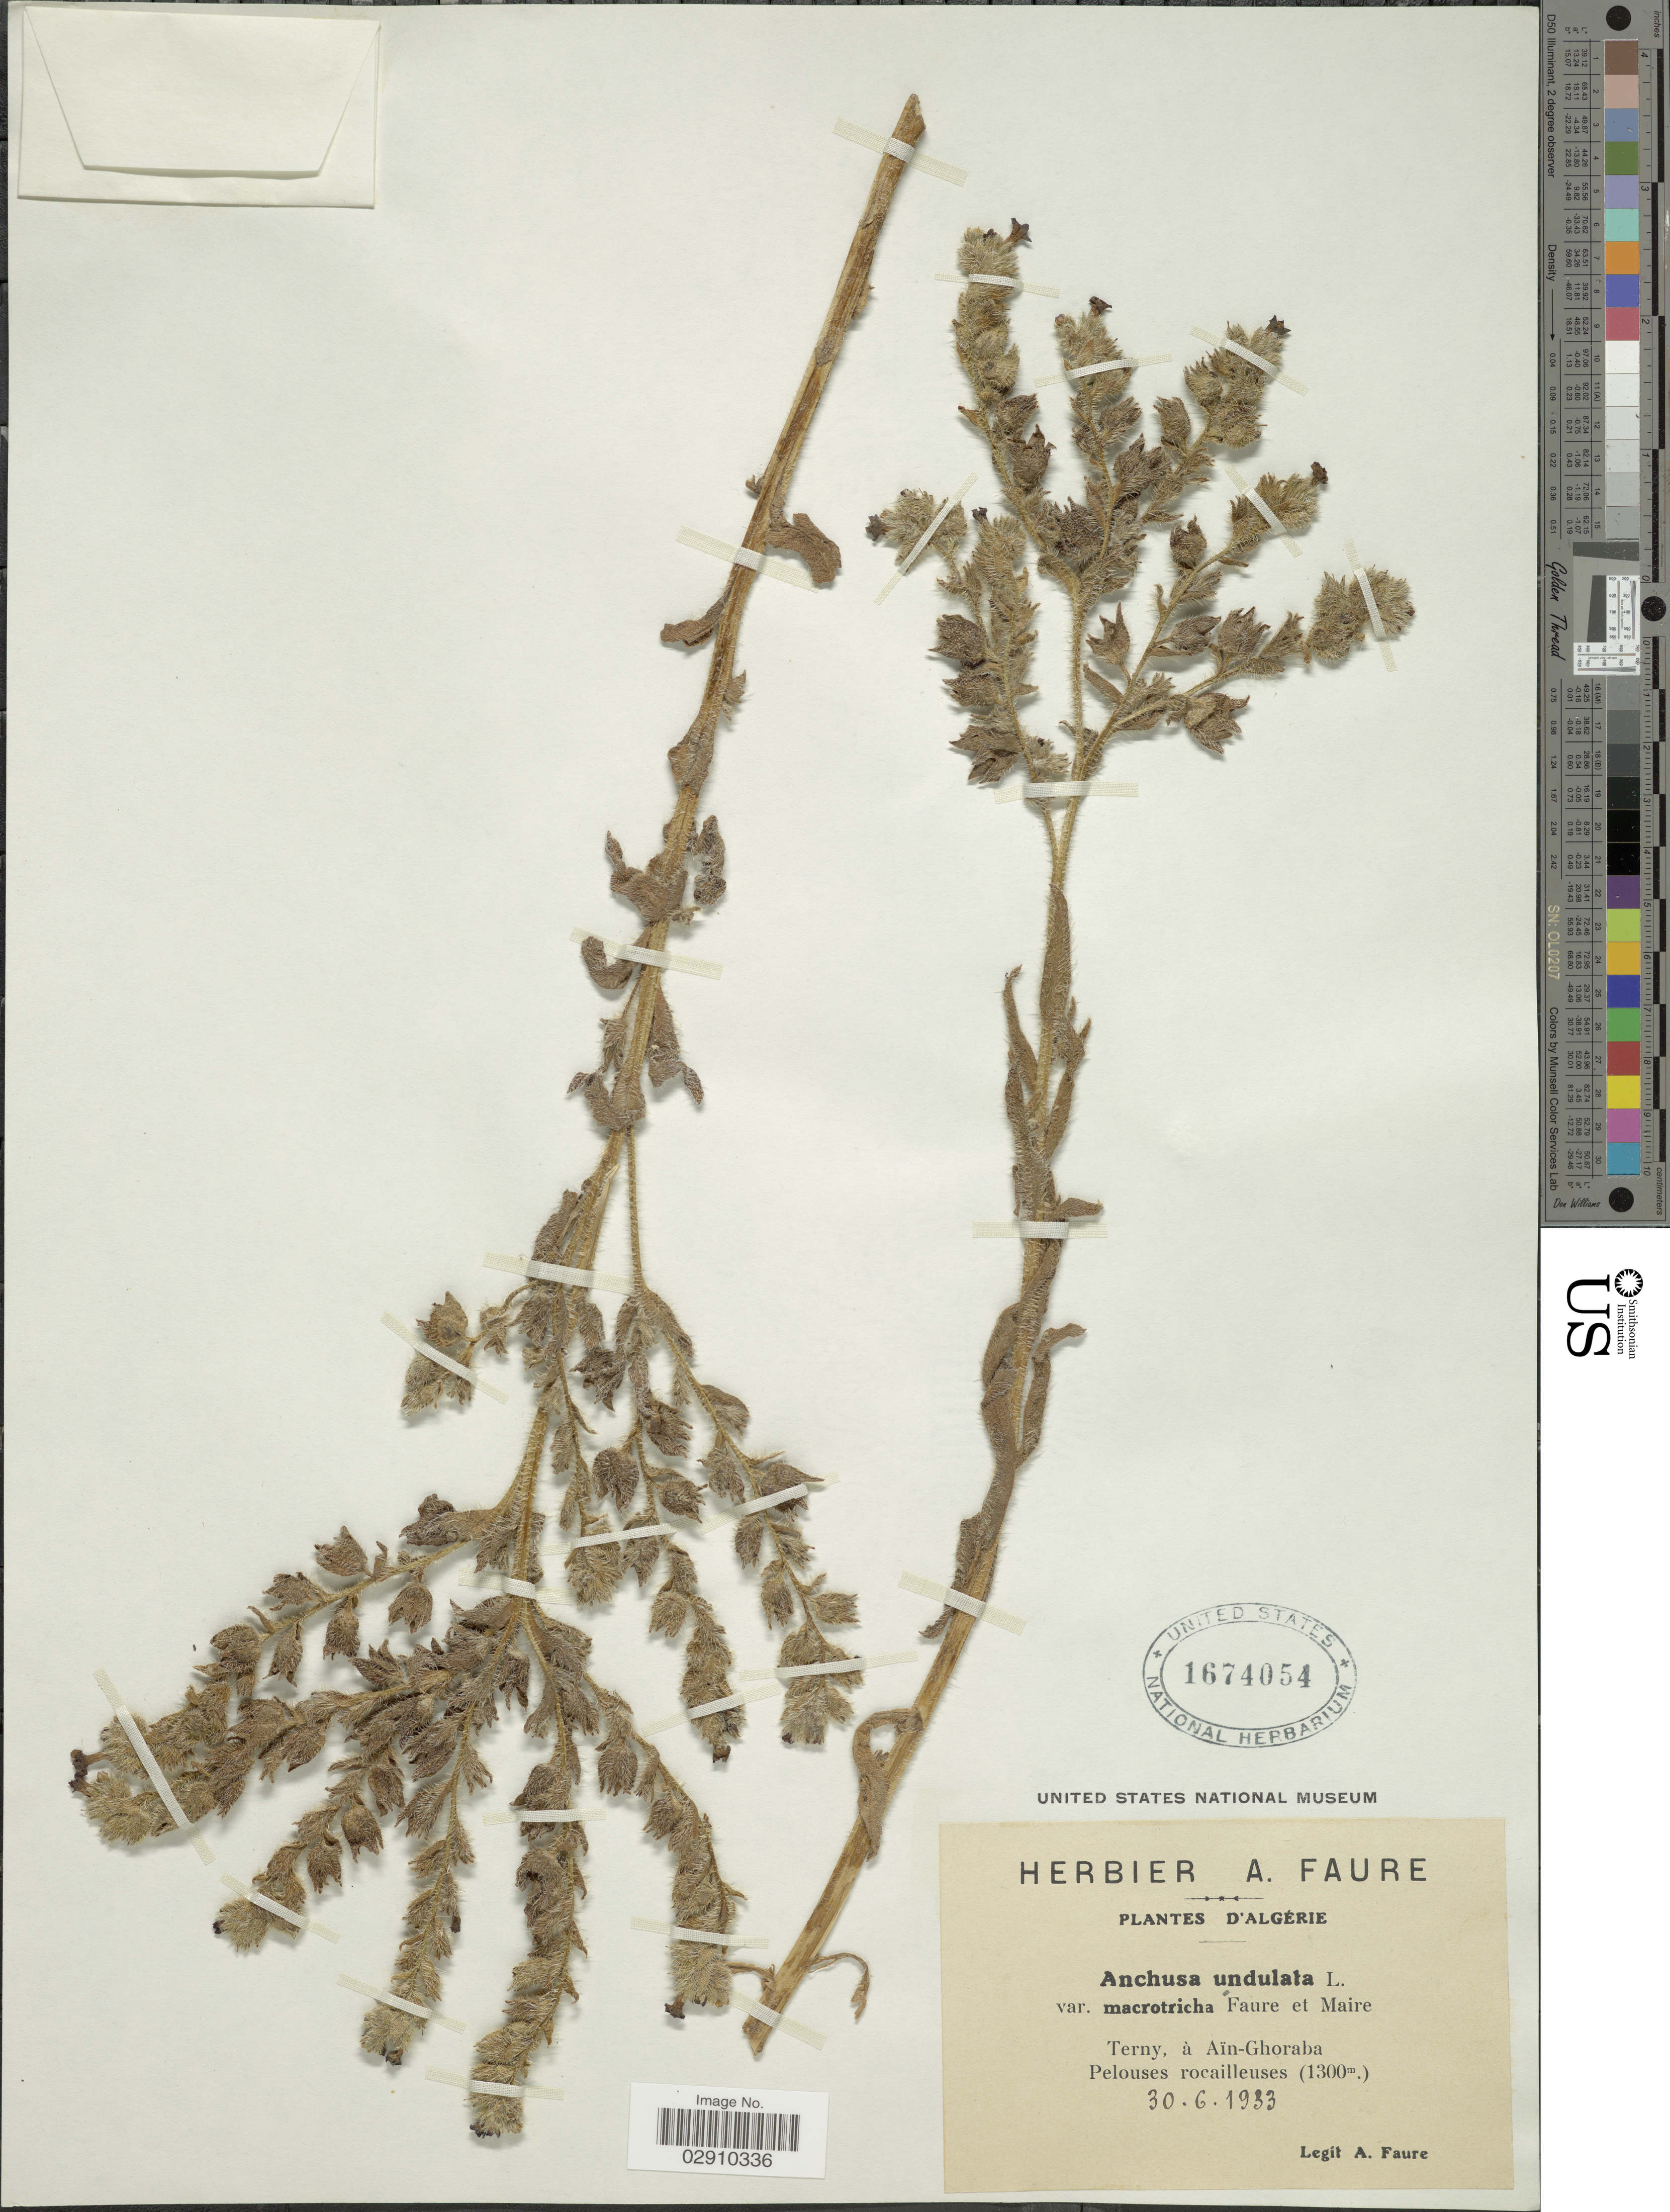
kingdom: Plantae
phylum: Tracheophyta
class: Magnoliopsida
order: Boraginales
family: Boraginaceae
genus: Anchusa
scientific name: Anchusa undulata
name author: L.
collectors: A. Faure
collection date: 1933-06-30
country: Algeria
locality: D'Algerie. Terny, à Aïn-Ghoraba. Pelouses rocailleuses.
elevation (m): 1300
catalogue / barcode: US 1674054